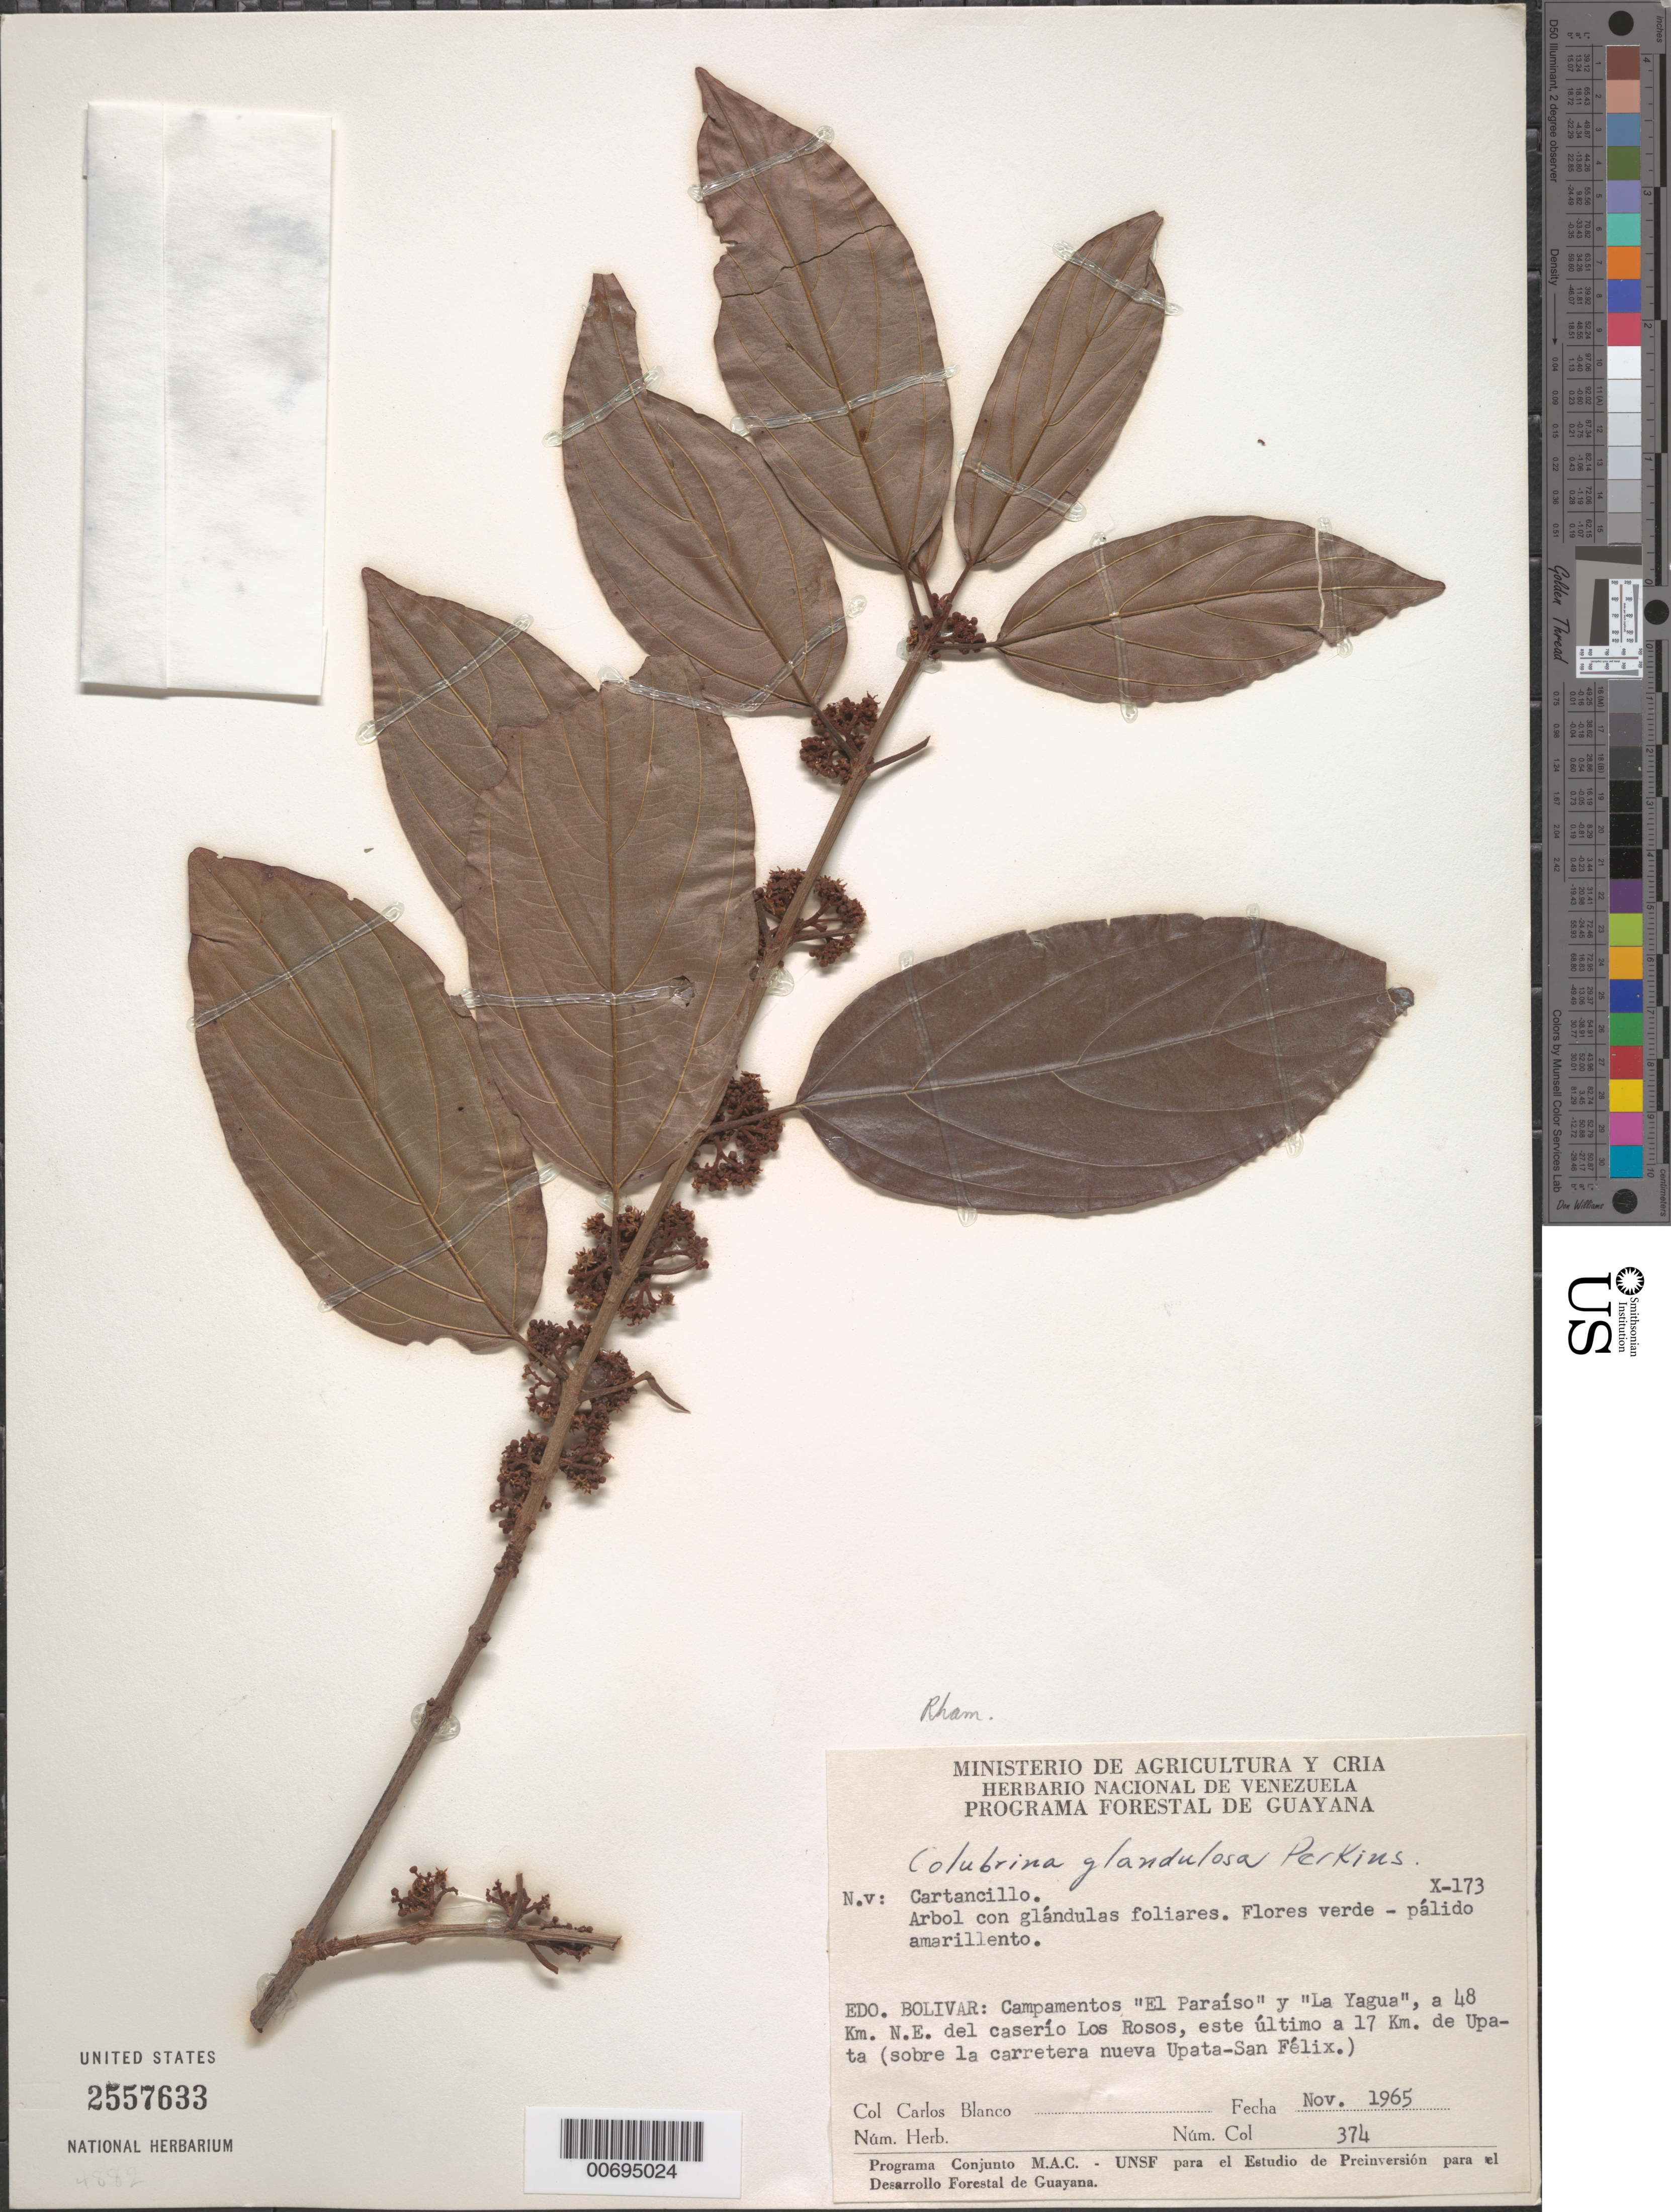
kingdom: Plantae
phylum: Tracheophyta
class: Magnoliopsida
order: Rosales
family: Rhamnaceae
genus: Colubrina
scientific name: Colubrina glandulosa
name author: Perkins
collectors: C. A. Blanco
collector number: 374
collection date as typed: Nov-65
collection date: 1965-11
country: Venezuela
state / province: Bolívar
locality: Campamentos "El Paraiso" y "La Yagua", a 48 km NE del caserío Los Rosos, este ultimo a 17 km de Upata (sobre la carretera nueva Upata-San Felix).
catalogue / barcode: US 2557633